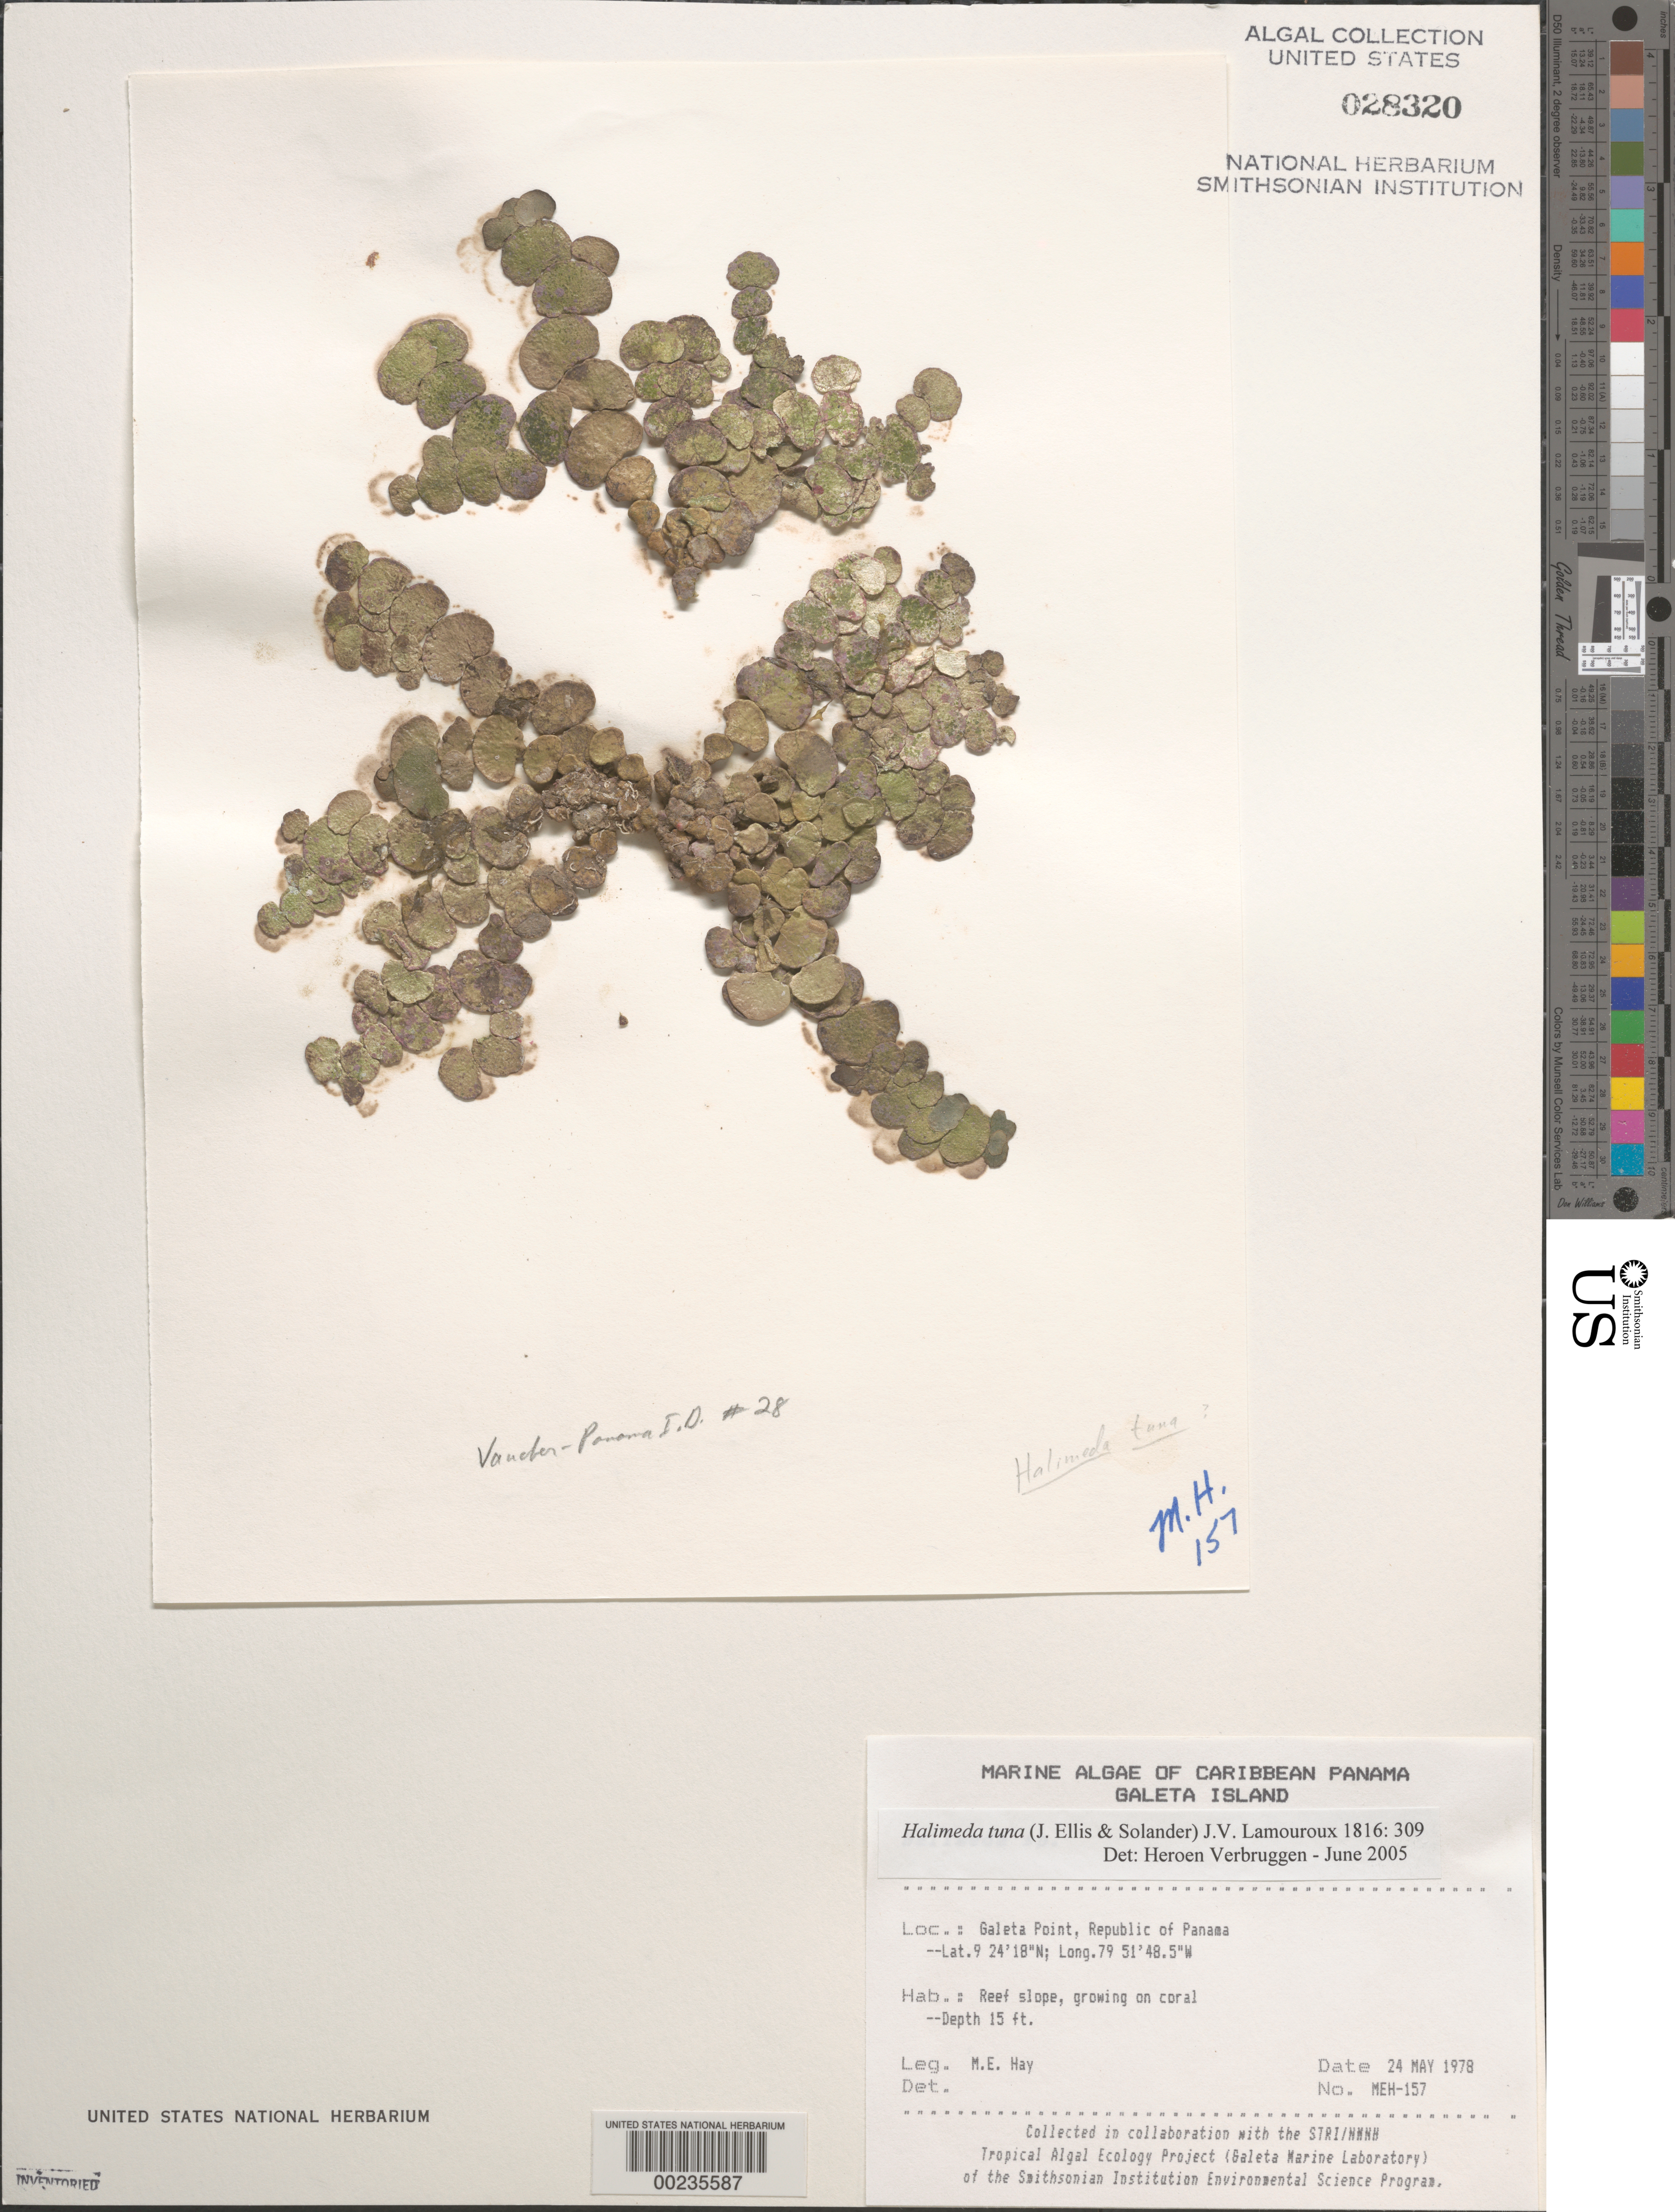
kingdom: Plantae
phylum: Chlorophyta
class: Ulvophyceae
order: Bryopsidales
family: Halimedaceae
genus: Halimeda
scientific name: Halimeda tuna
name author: (J. Ellis & Sol.) J.V.Lamouroux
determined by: Verbruggen, H.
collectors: M. E. Hay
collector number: MEH-157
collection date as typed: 24 May 1978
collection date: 1978-05-24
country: Panama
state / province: Colón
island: Galeta Island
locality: Galeta Point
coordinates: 9 24' 18" N, 79 51' 48.5" W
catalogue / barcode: US 28320